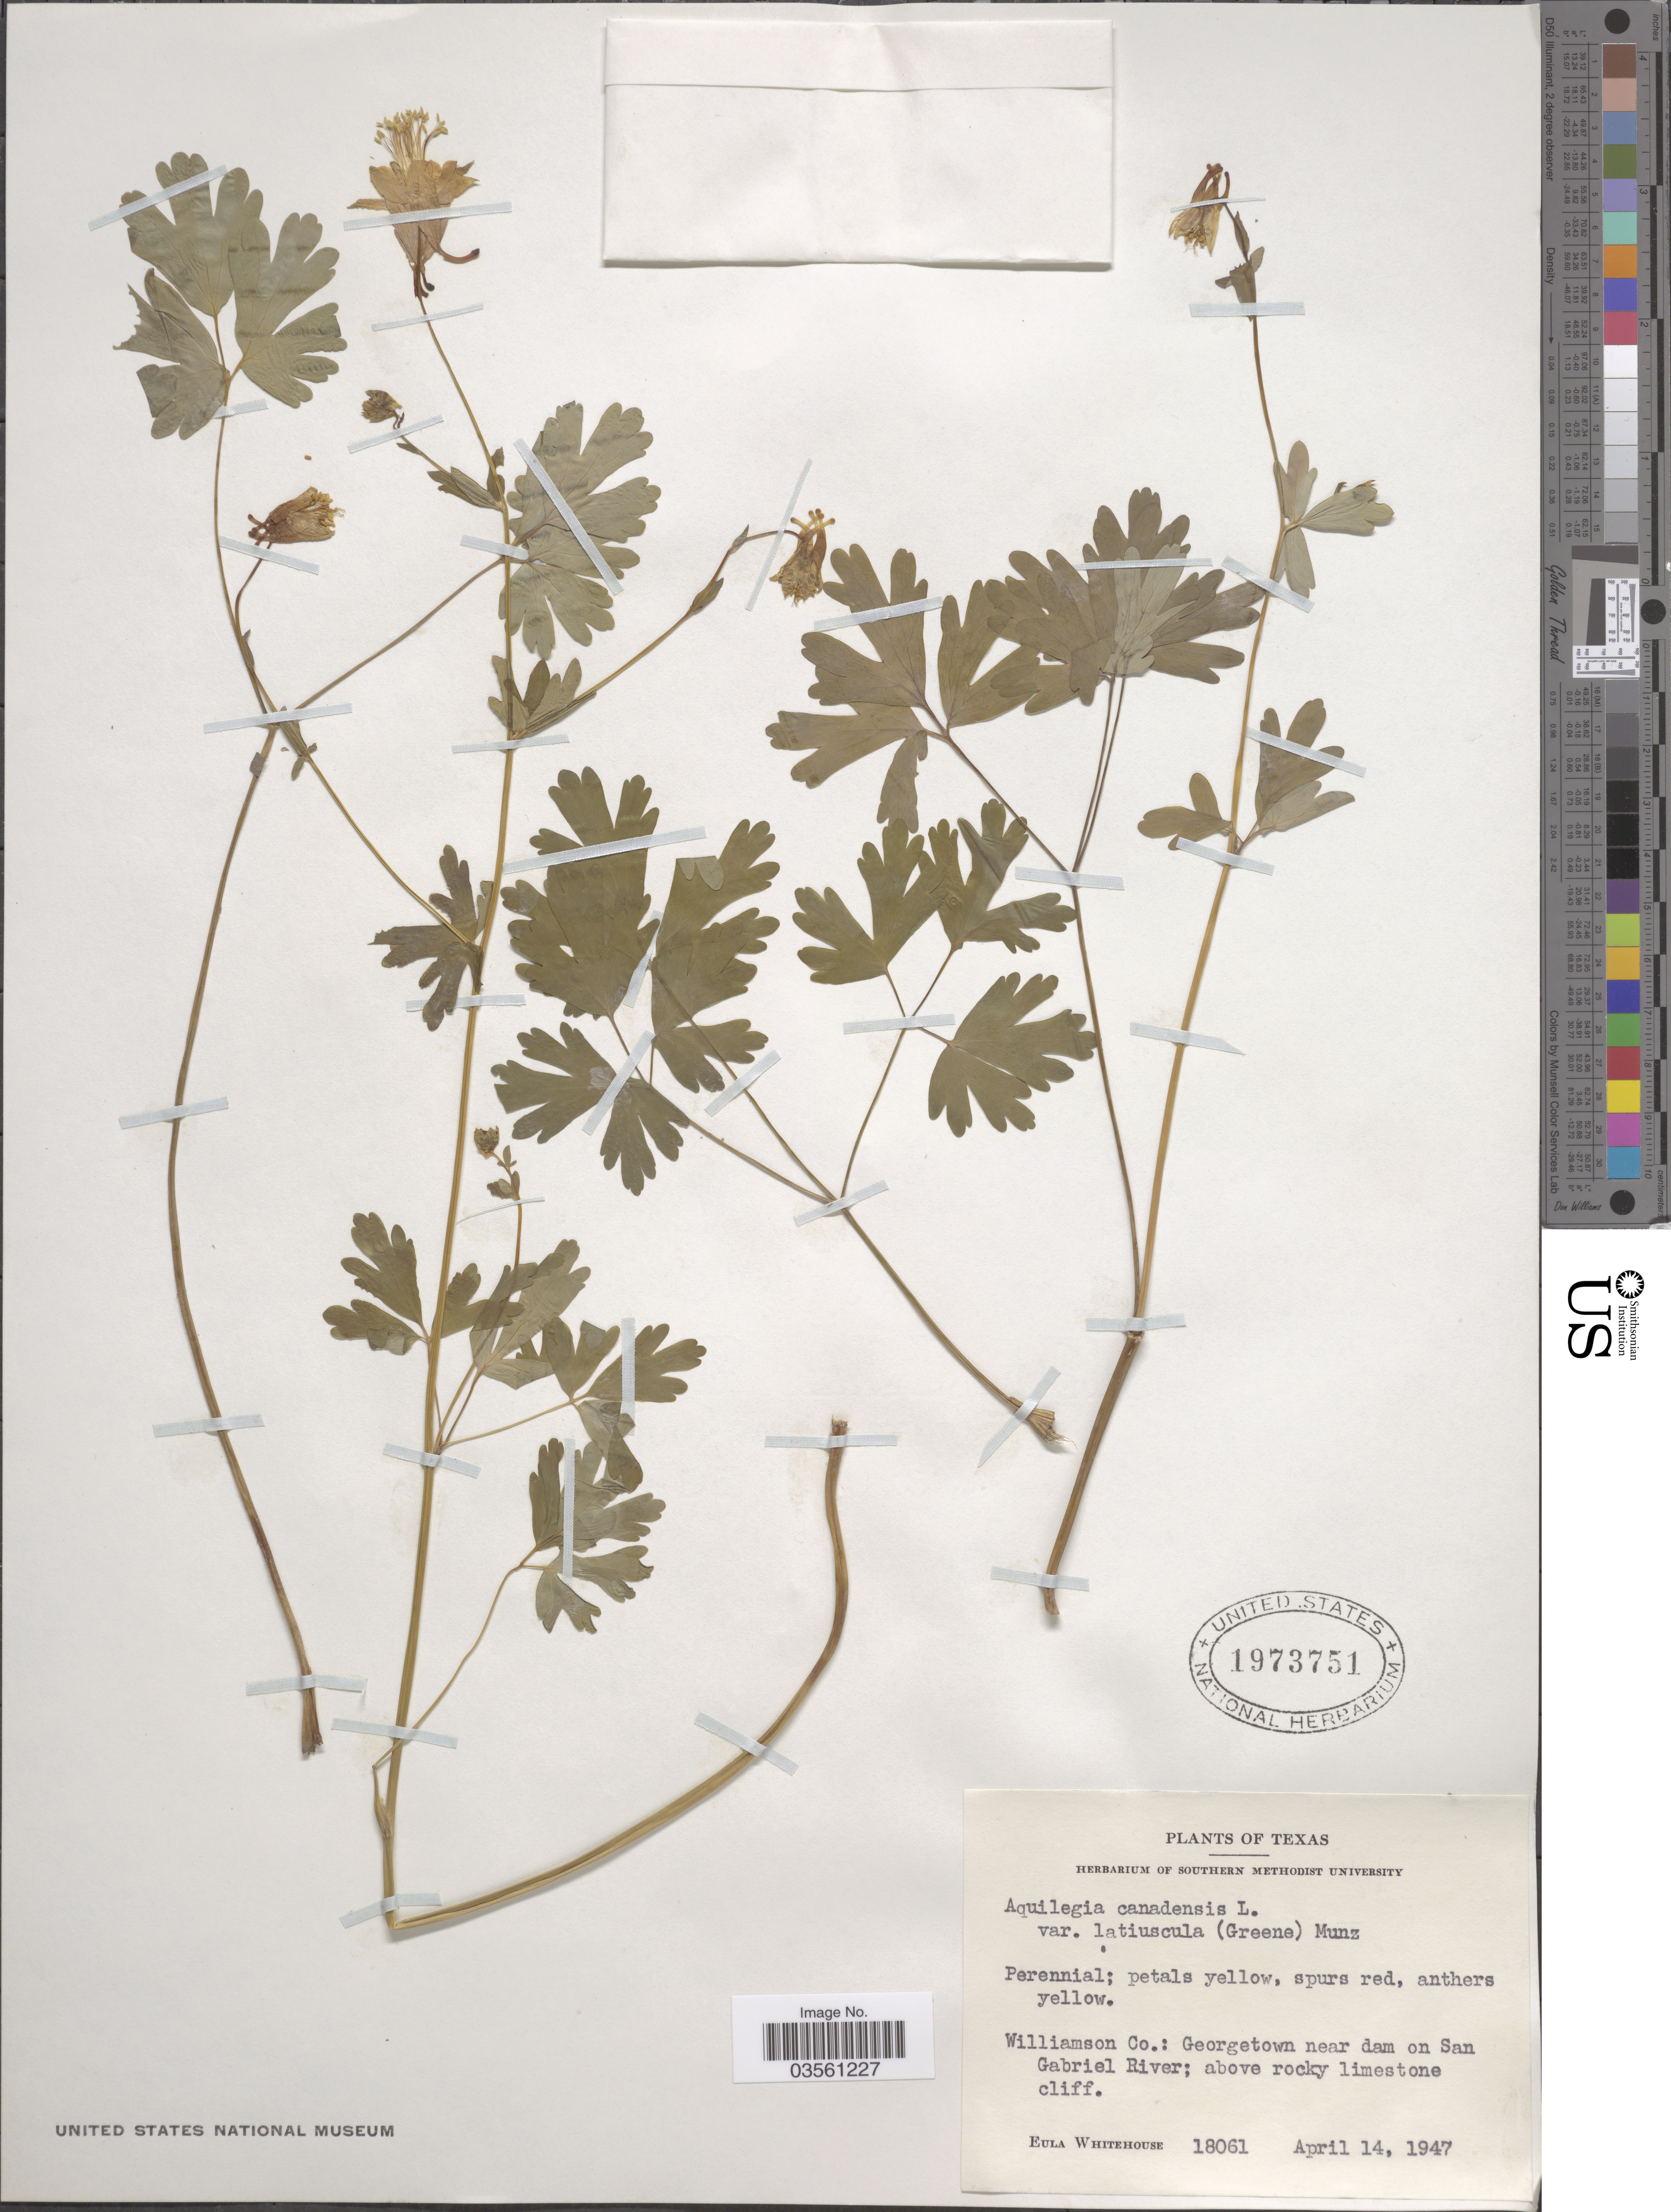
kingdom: Plantae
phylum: Tracheophyta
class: Magnoliopsida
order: Ranunculales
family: Ranunculaceae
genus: Aquilegia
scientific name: Aquilegia canadensis var. latiuscula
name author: (Greene) Munz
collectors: E. Whitehouse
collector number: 18061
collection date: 1947-04-14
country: United States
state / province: Texas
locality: Williamson Co.: Georgetown near dam on San Gabriel River.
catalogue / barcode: US 1973751